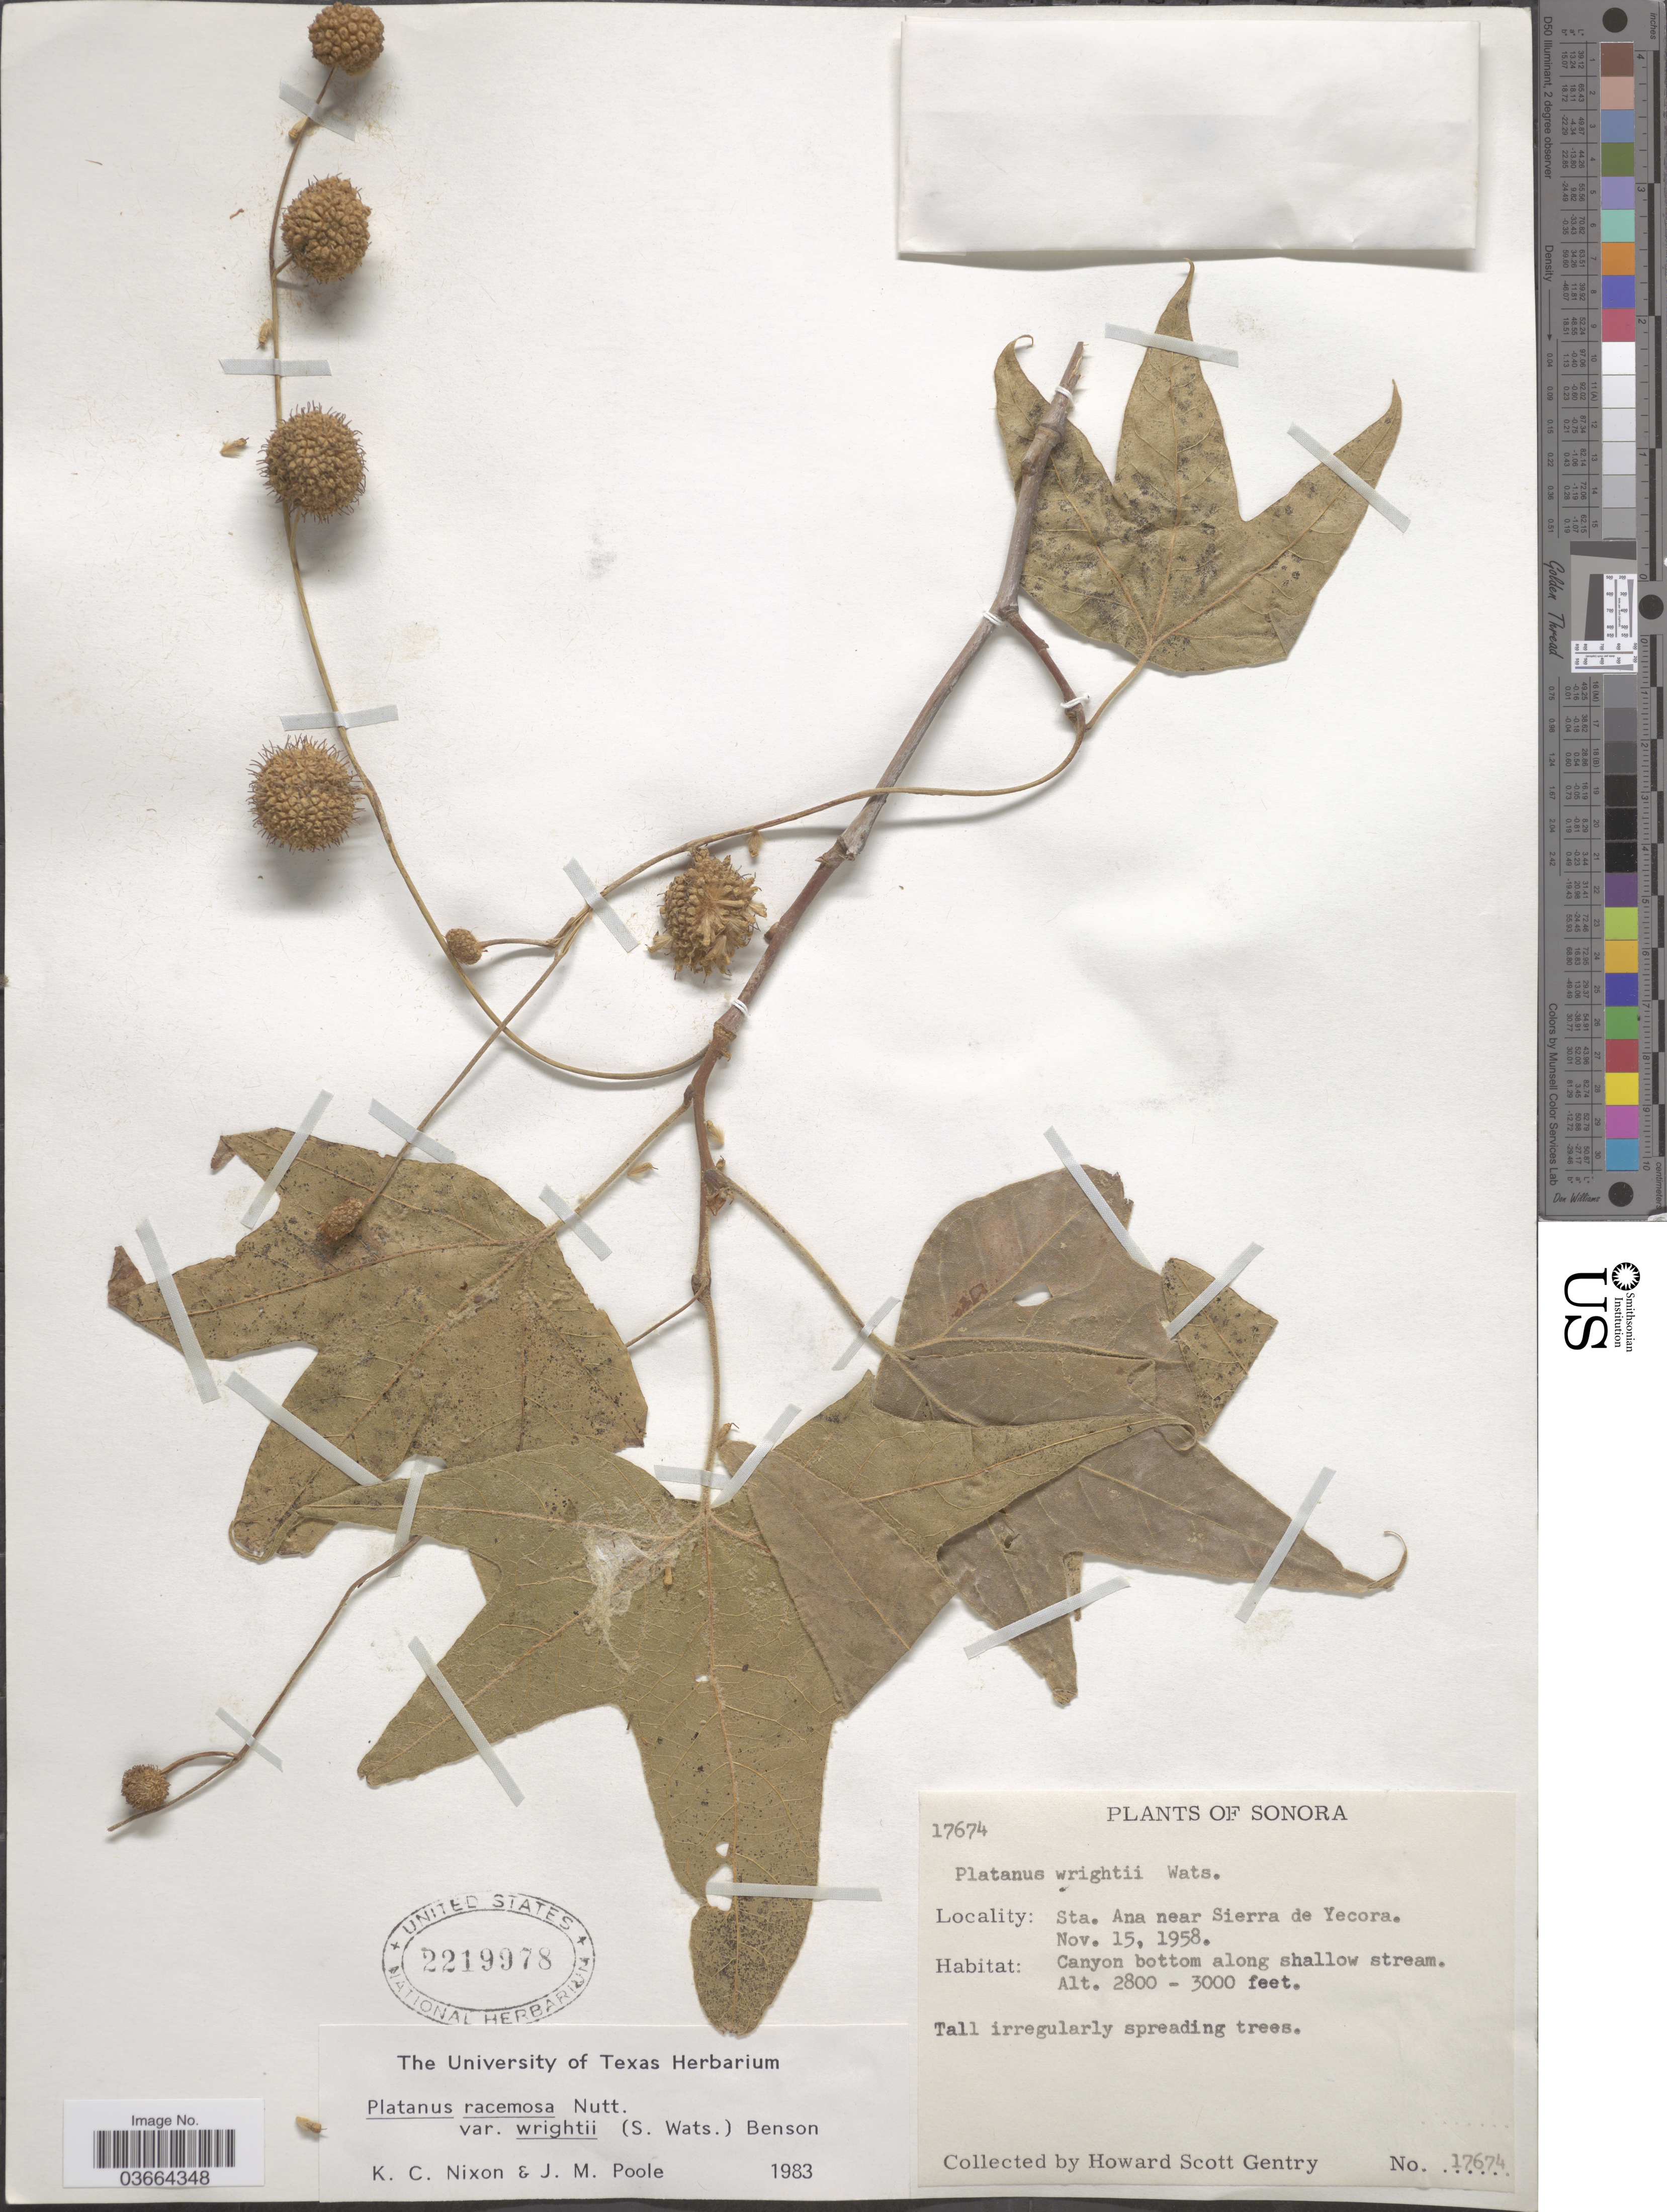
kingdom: Plantae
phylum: Tracheophyta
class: Magnoliopsida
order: Proteales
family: Platanaceae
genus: Platanus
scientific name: Platanus racemosa var. wrightii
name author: (S. Watson) L.D. Benson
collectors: H. S. Gentry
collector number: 17674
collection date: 1958-11-15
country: Mexico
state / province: Sonora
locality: Sta. Ana near Sierra de Yecora. Canyon bottom along shallow stream.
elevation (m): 853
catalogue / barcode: US 2219978